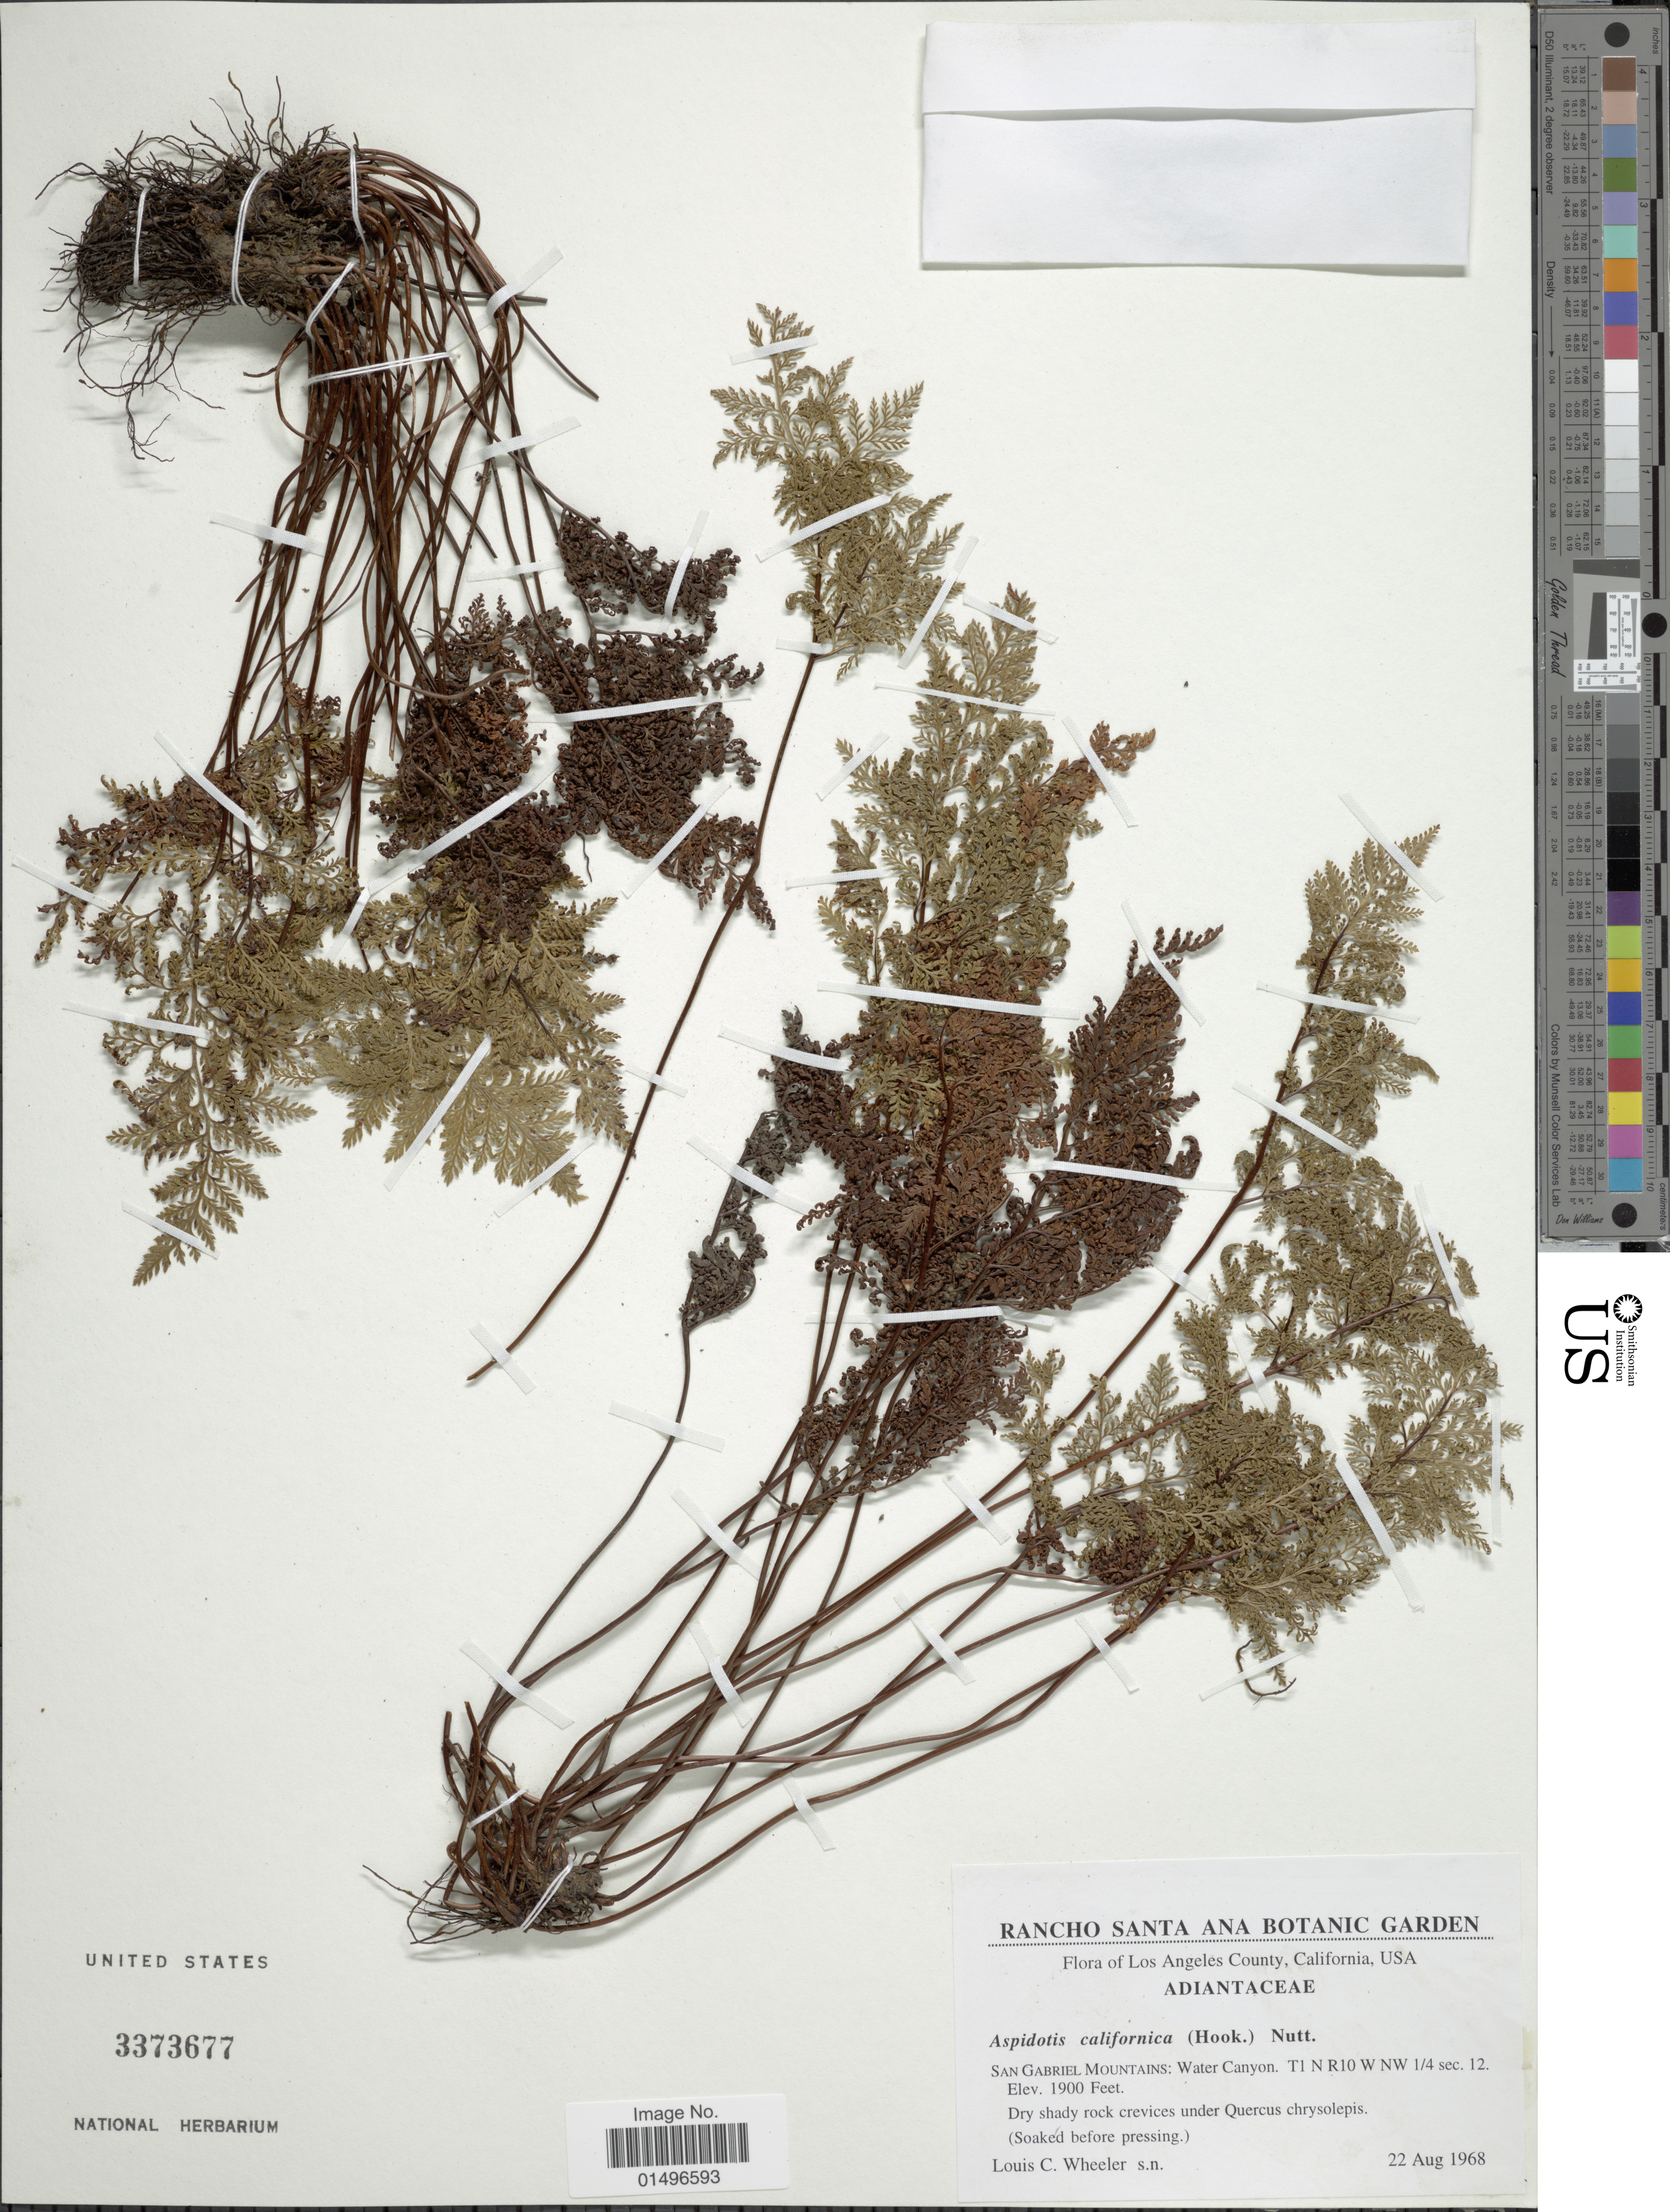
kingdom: Plantae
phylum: Tracheophyta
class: Polypodiopsida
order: Polypodiales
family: Pteridaceae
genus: Aspidotis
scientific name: Aspidotis californica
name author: (Hook.) Nutt. ex Copel.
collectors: L. C. Wheeler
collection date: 1968-08-22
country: United States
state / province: California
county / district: Los Angeles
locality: Los Angeles County, California, San Gabriel Mountains: Water Canyon. T1 N R10 W NW 1/4 sec:. 12.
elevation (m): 579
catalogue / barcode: US 3373677